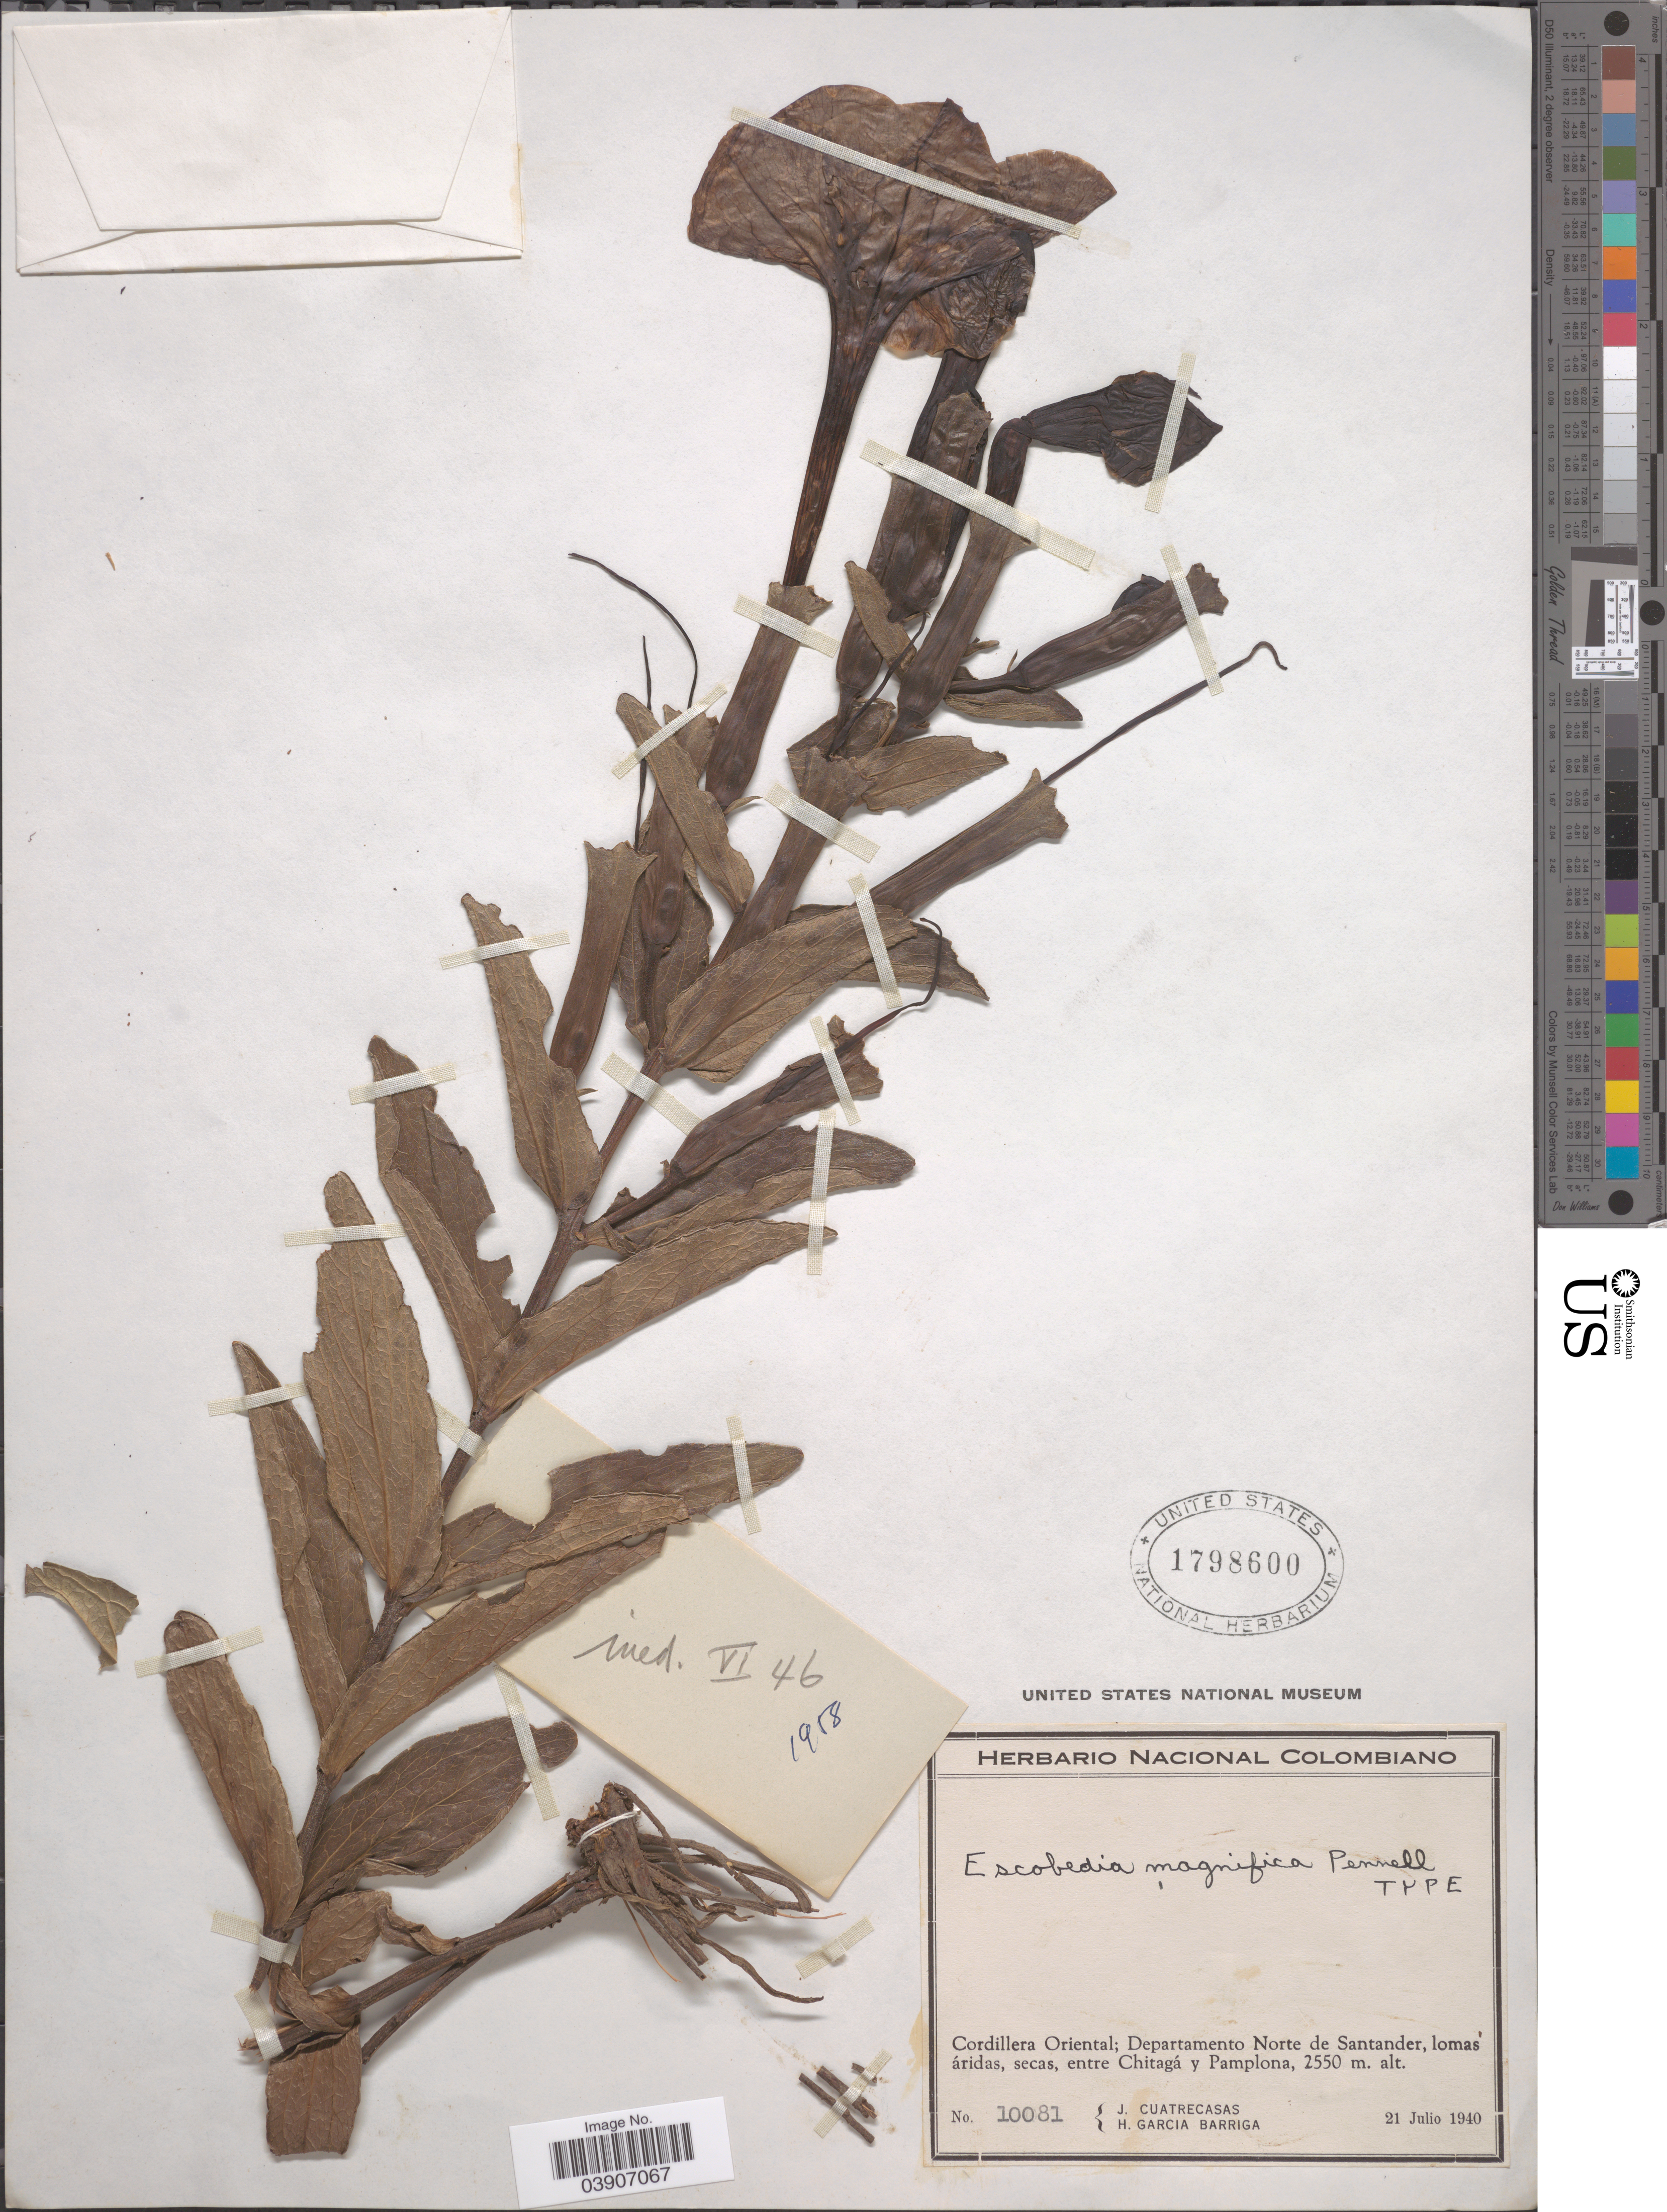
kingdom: Plantae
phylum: Tracheophyta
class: Magnoliopsida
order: Lamiales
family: Orobanchaceae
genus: Escobedia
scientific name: Escobedia sp.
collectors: J. Cuatrecasas & H. García Barriga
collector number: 10081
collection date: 1940-07-21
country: Colombia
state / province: Norte de Santander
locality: Cordillera Oriental; Departamento Norte de Santander, lomas áridas, secas, entre Chitagá y Pamplona.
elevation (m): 2550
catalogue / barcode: US 1798600